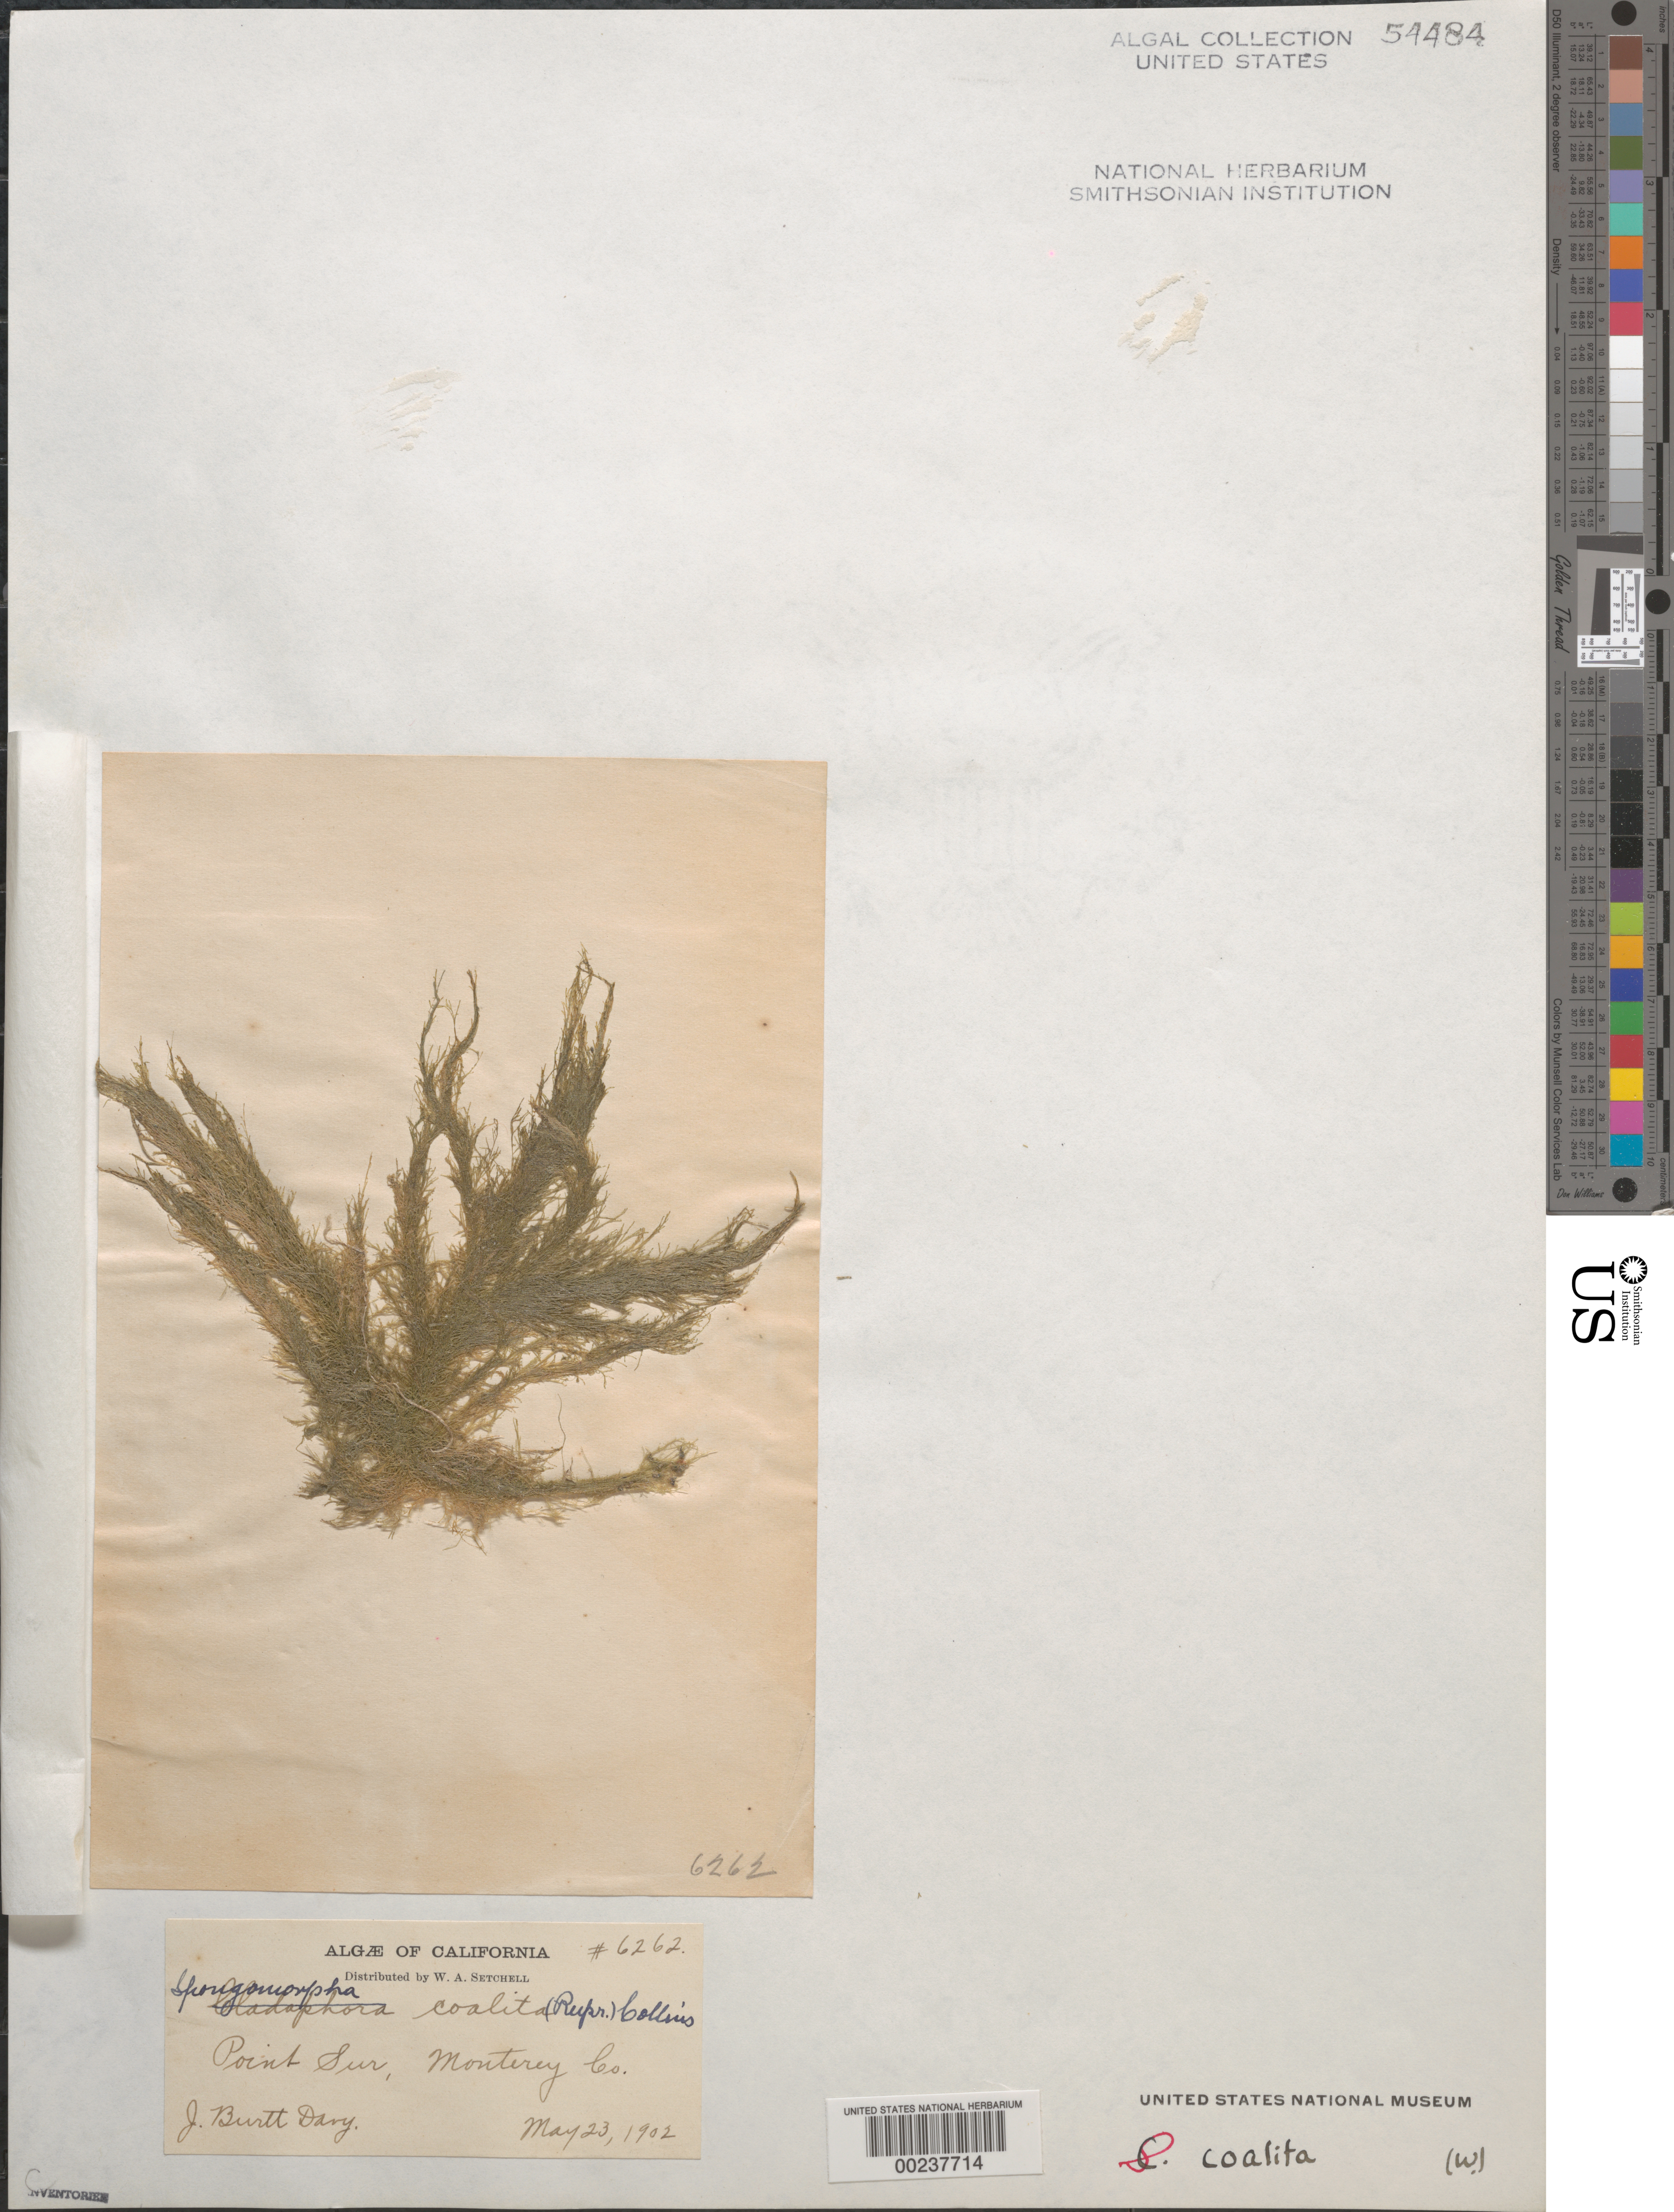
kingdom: Plantae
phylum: Chlorophyta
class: Ulvophyceae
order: Ulotrichales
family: Ulotrichaceae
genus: Acrosiphonia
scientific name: Acrosiphonia coalita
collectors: J. Burtt Davy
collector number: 6262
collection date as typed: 23 May 1902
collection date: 1902-05-23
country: United States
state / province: California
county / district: Monterey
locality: Point Sur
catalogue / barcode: US 54484